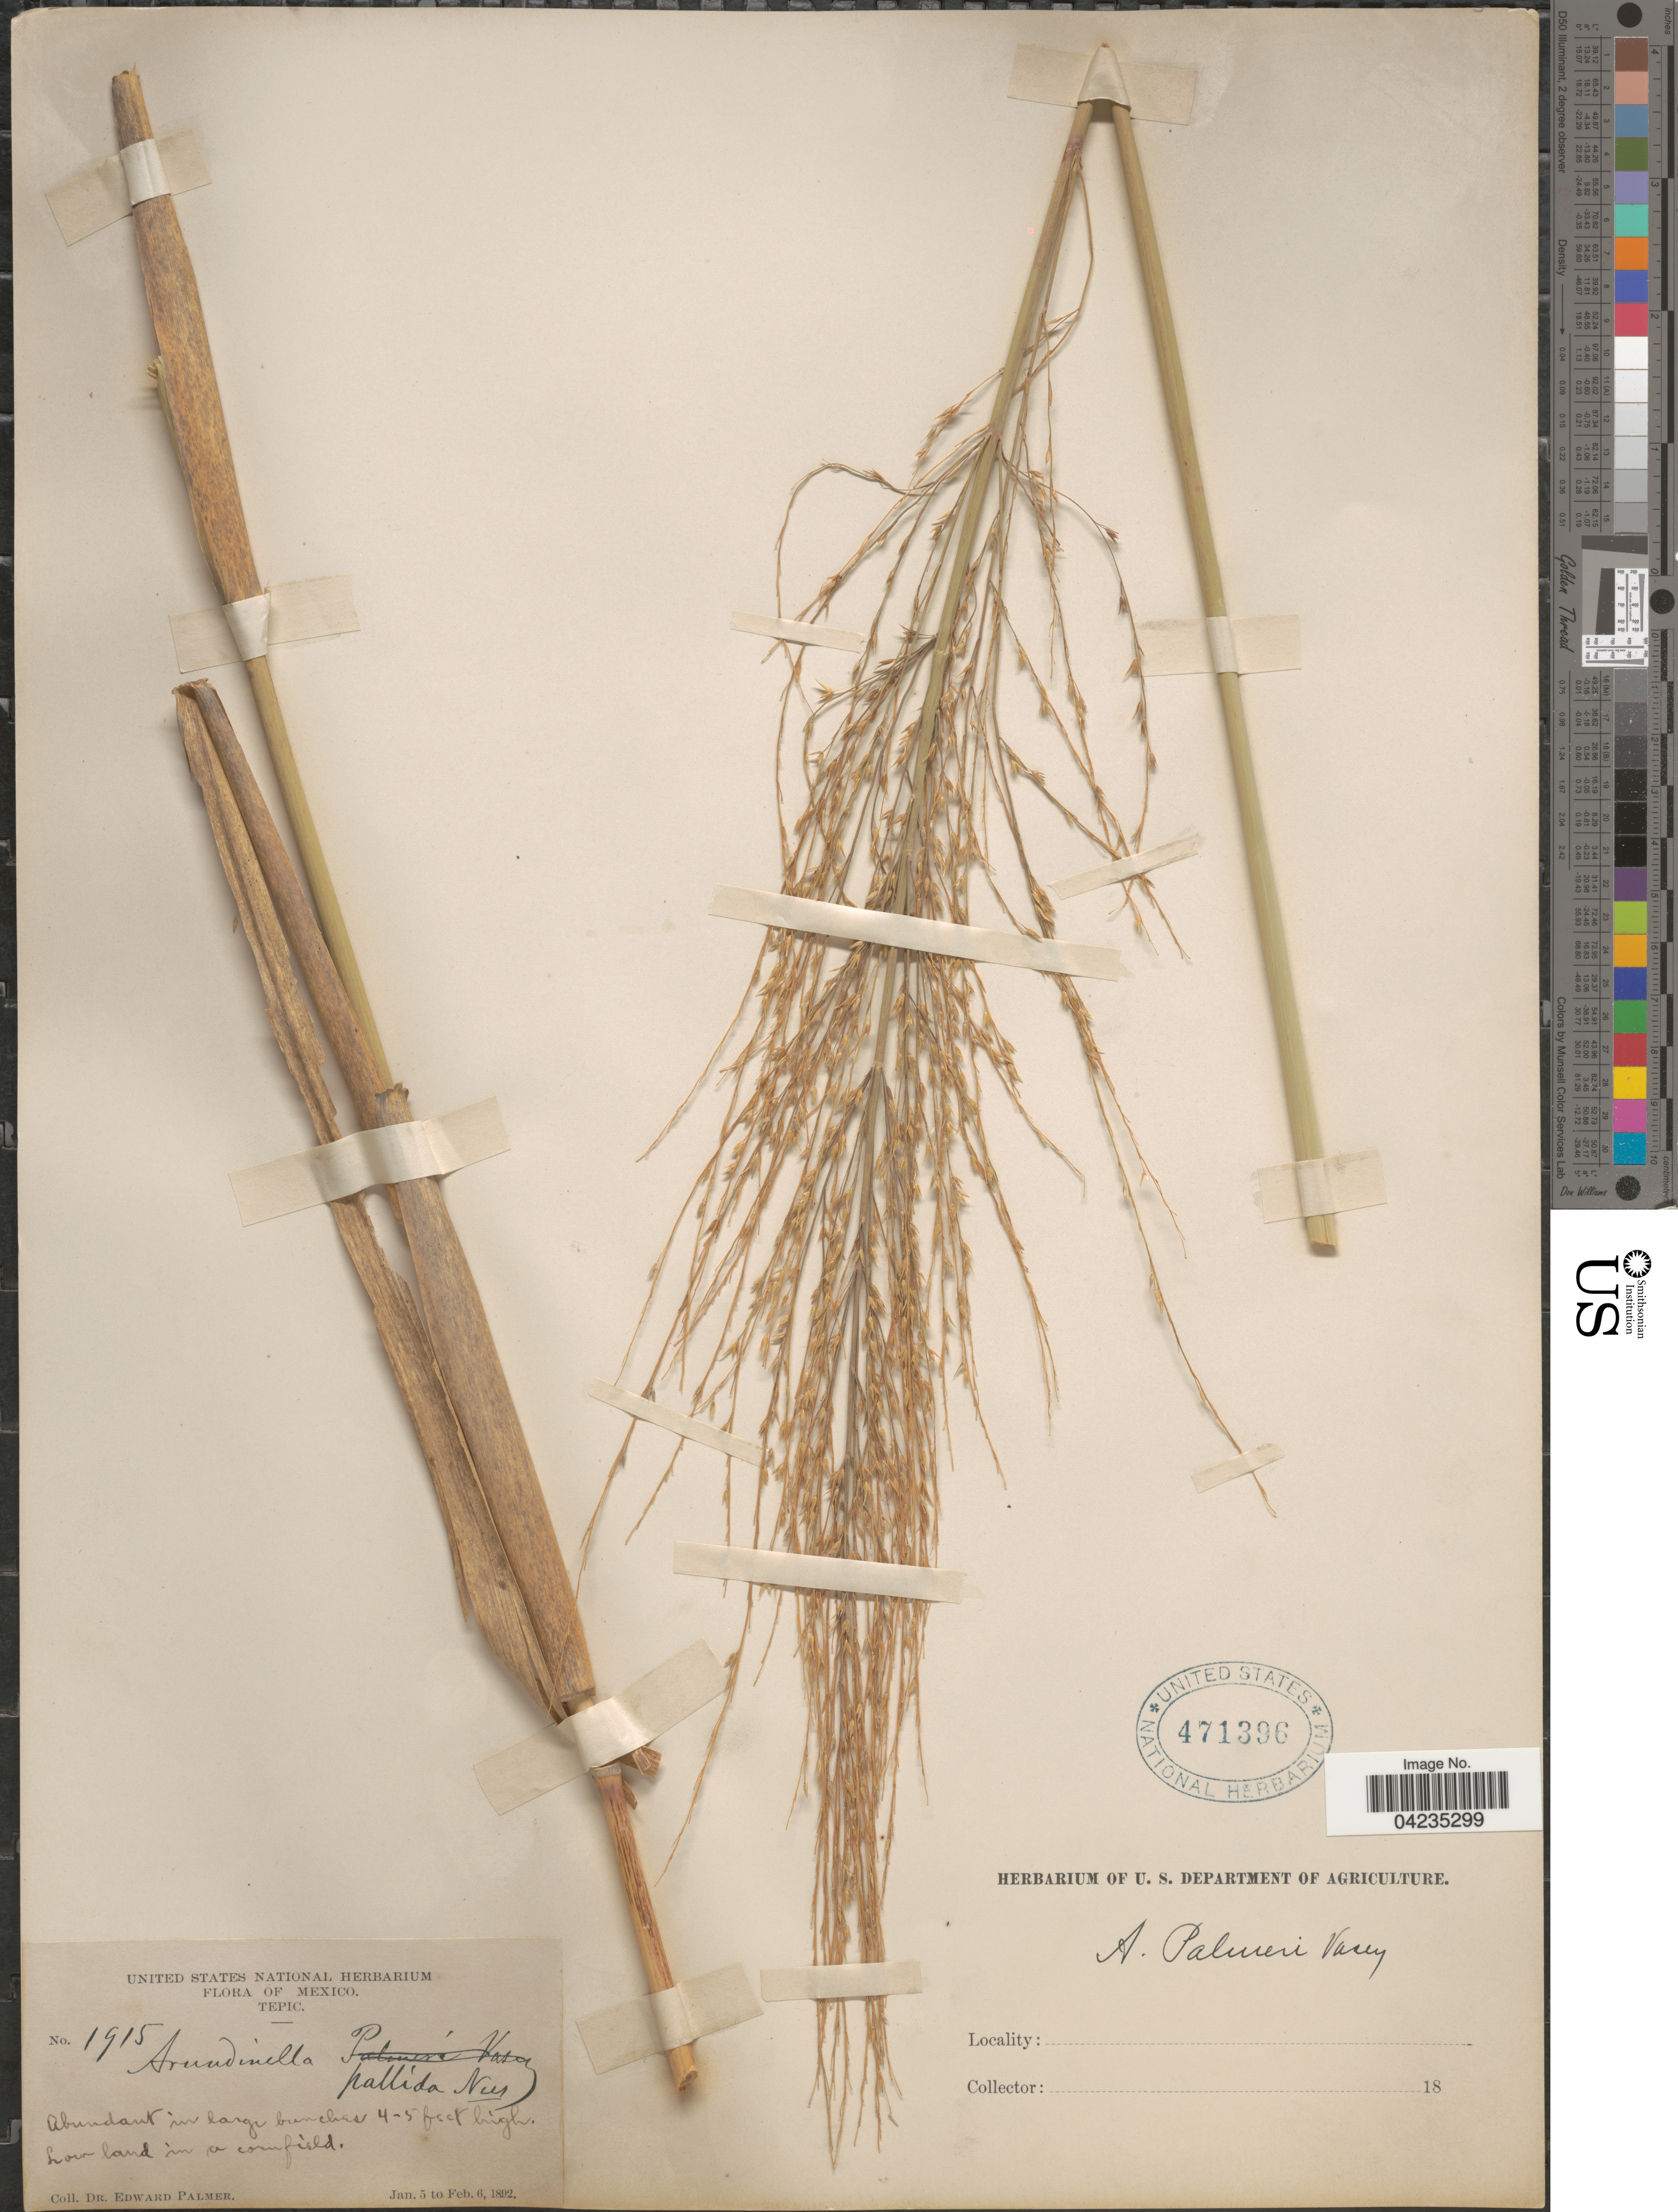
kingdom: Plantae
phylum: Tracheophyta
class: Liliopsida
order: Poales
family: Poaceae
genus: Arundinella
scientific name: Arundinella hispida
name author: (Humb. & Bonpl. ex Willd.) Kuntze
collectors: E. Palmer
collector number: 1915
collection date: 1892-01-05/1892-02-06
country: Mexico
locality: Tepic.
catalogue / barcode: US 471396